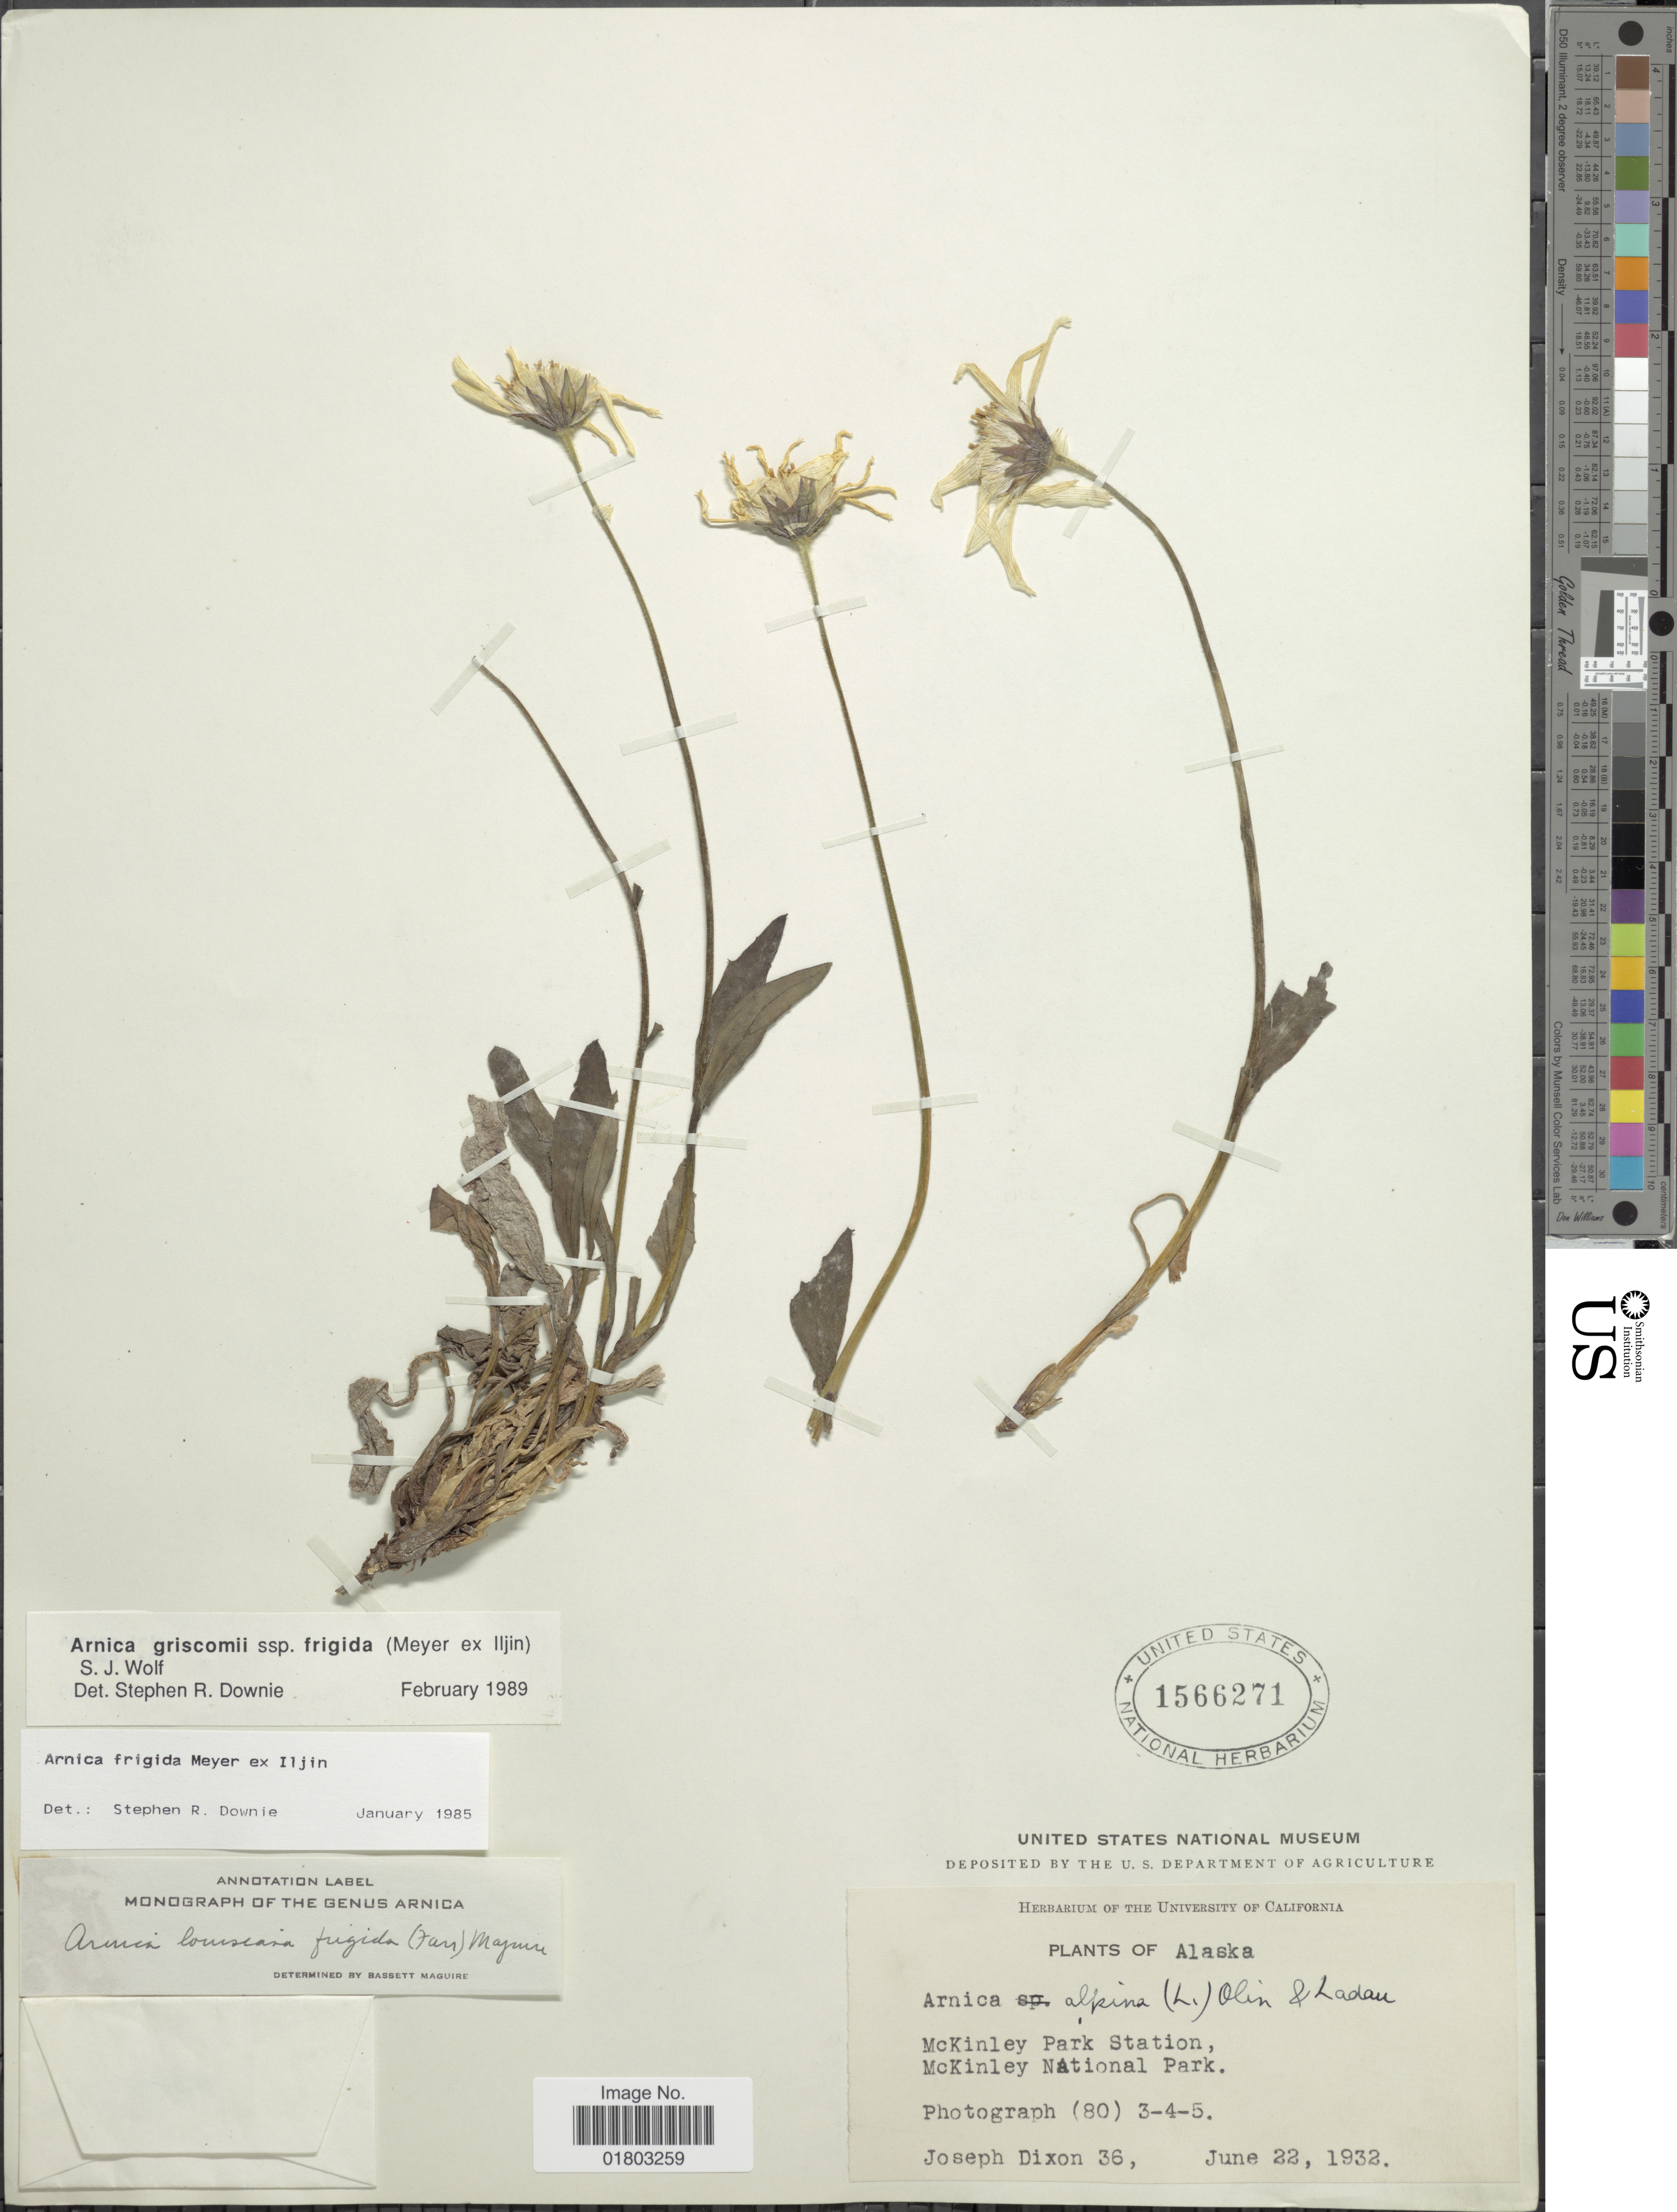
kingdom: Plantae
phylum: Tracheophyta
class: Magnoliopsida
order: Asterales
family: Asteraceae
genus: Arnica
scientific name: Arnica griscomii subsp. frigida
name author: (C.A. Mey. ex Iljin) S.J. Wolf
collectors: J. Dixon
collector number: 36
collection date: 1932-06-22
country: United States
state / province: Alaska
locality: McKinley Park Station, McKinley National Park. Photograph (80) 3-4-5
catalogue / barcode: US 1566271